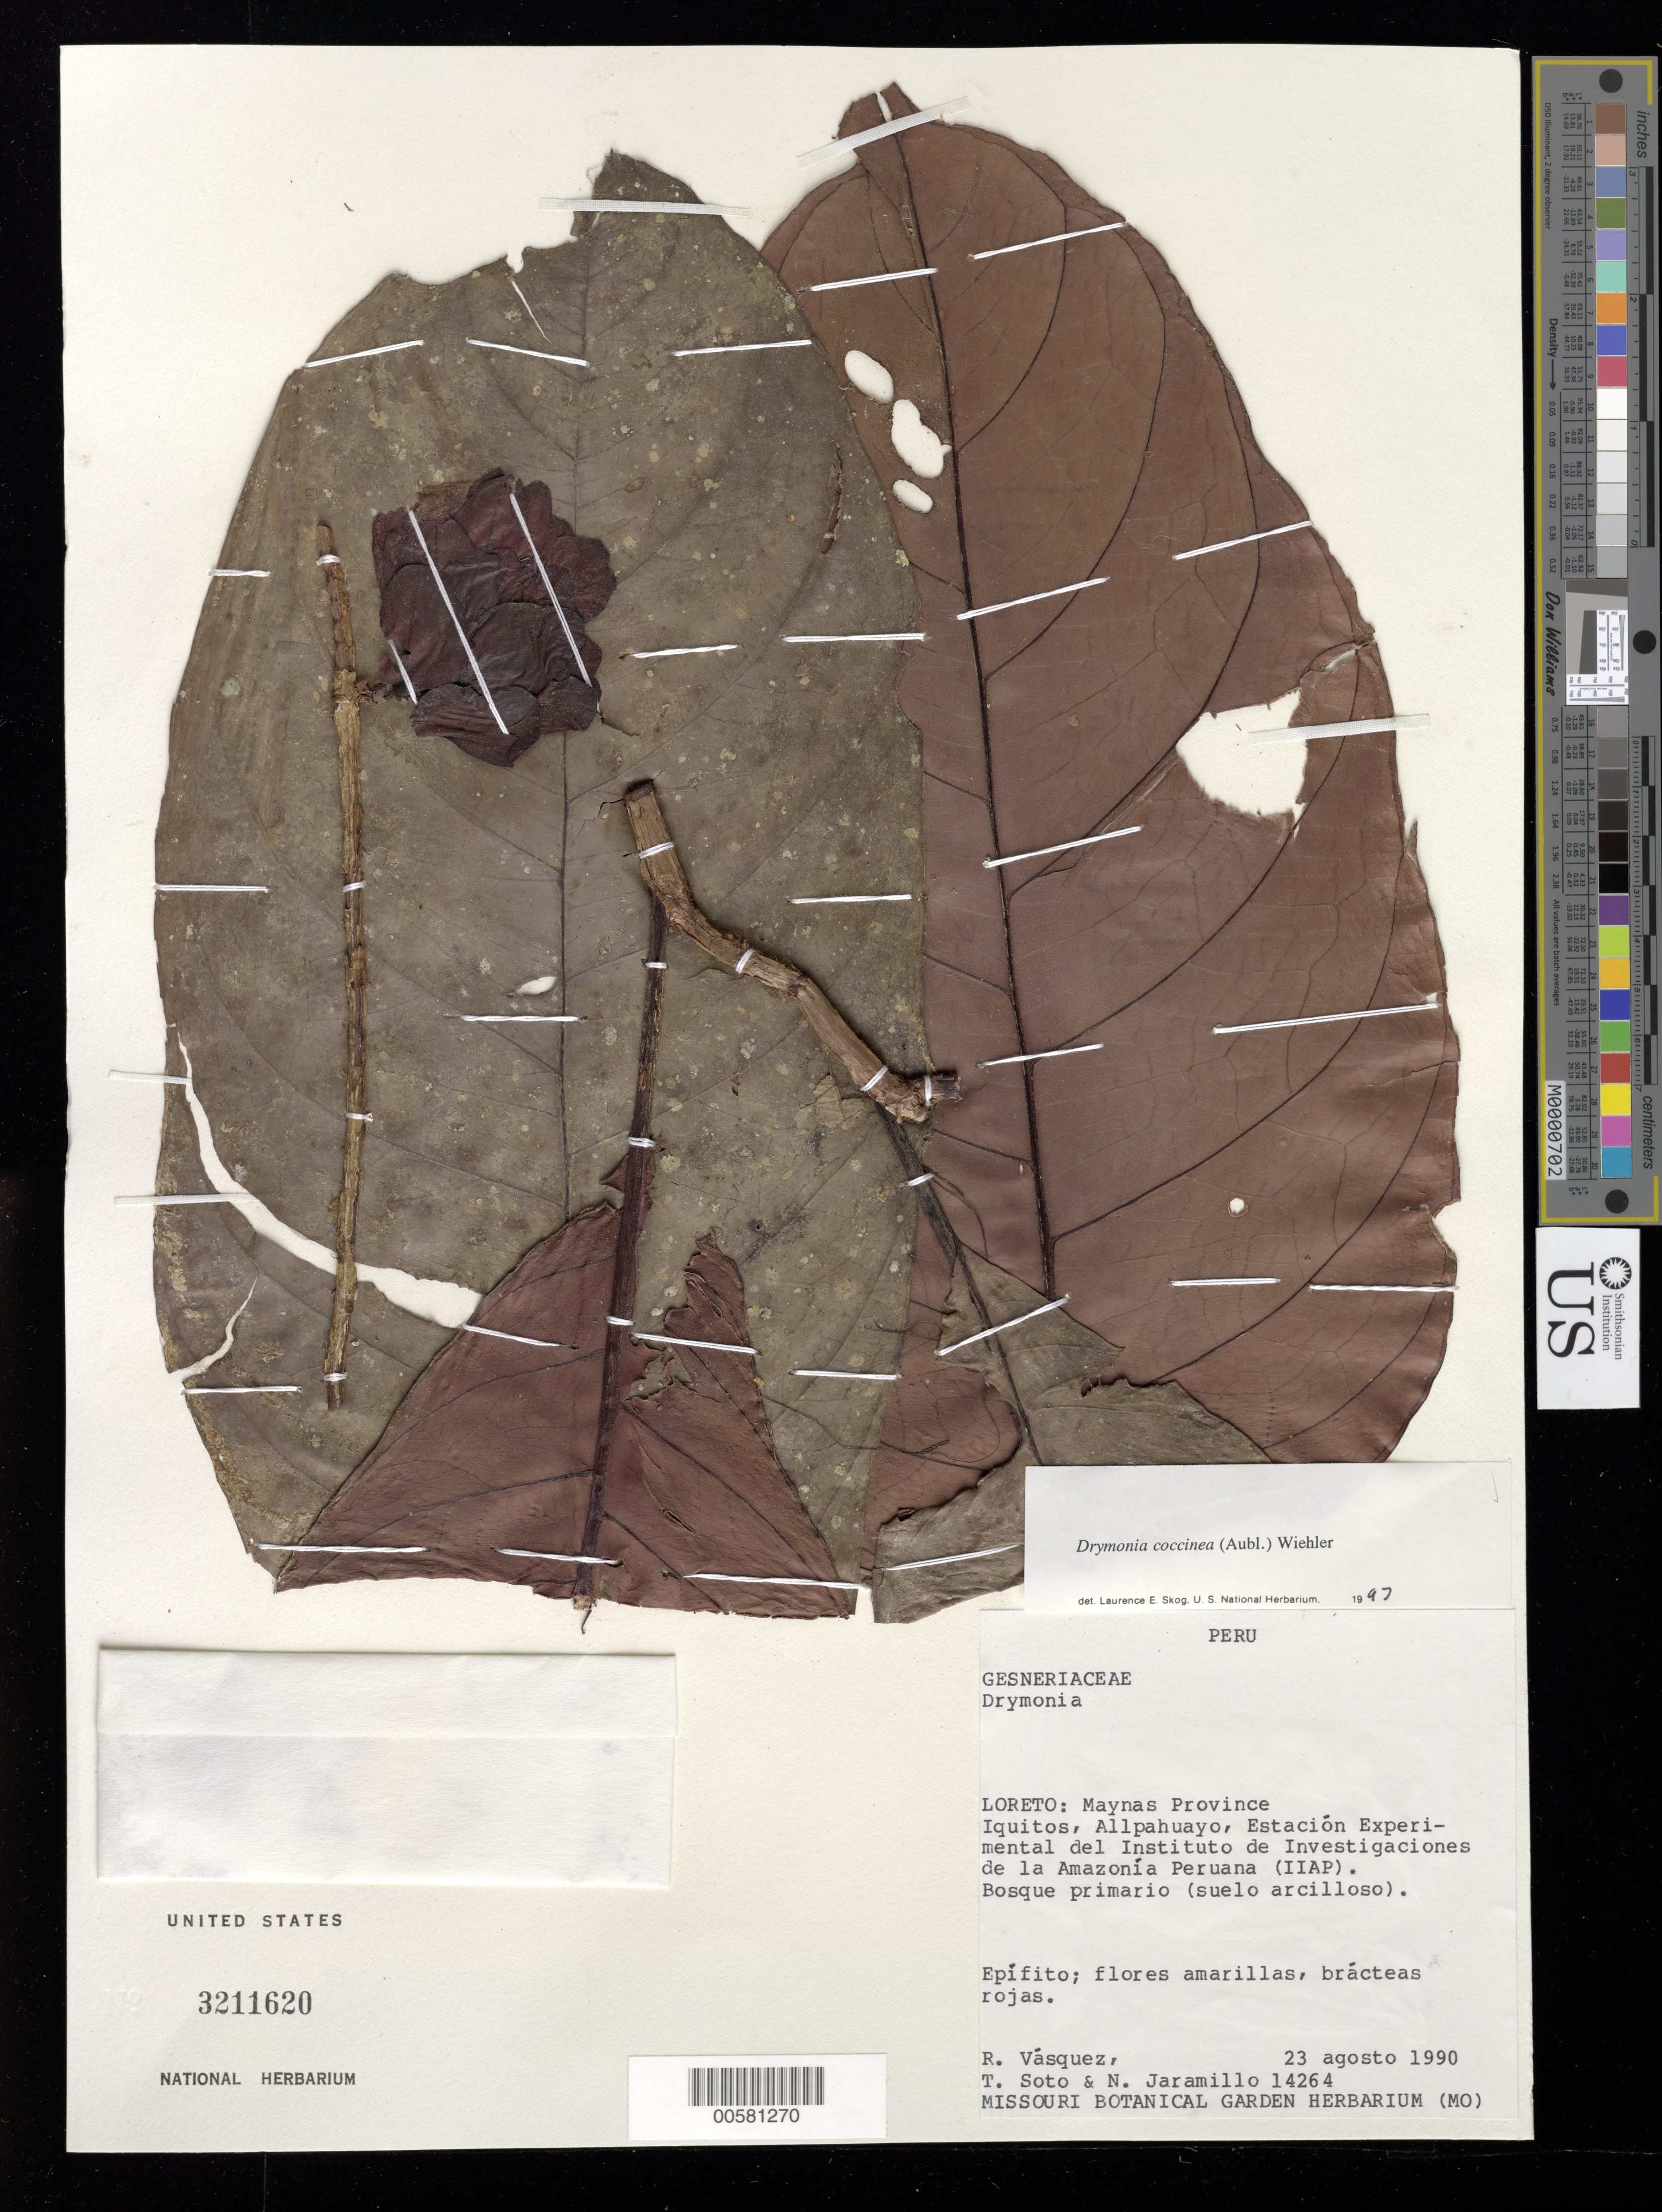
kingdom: Plantae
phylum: Tracheophyta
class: Magnoliopsida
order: Lamiales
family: Gesneriaceae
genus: Drymonia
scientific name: Drymonia coccinea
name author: (Aubl.) Wiehler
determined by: Skog, Laurence E.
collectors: R. Vásquez, T. Soto & N. Jaramillo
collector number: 14264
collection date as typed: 23 Aug 1990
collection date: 1990-08-23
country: Peru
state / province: Loreto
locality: Prov. Maynas; Iquitos, Allpahuayo, Estación Experimental del Instituto de Investigaciones de la Amazonía Peruana (IIAP)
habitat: Bosque primario (suelo arcilloso)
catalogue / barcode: US 3211620